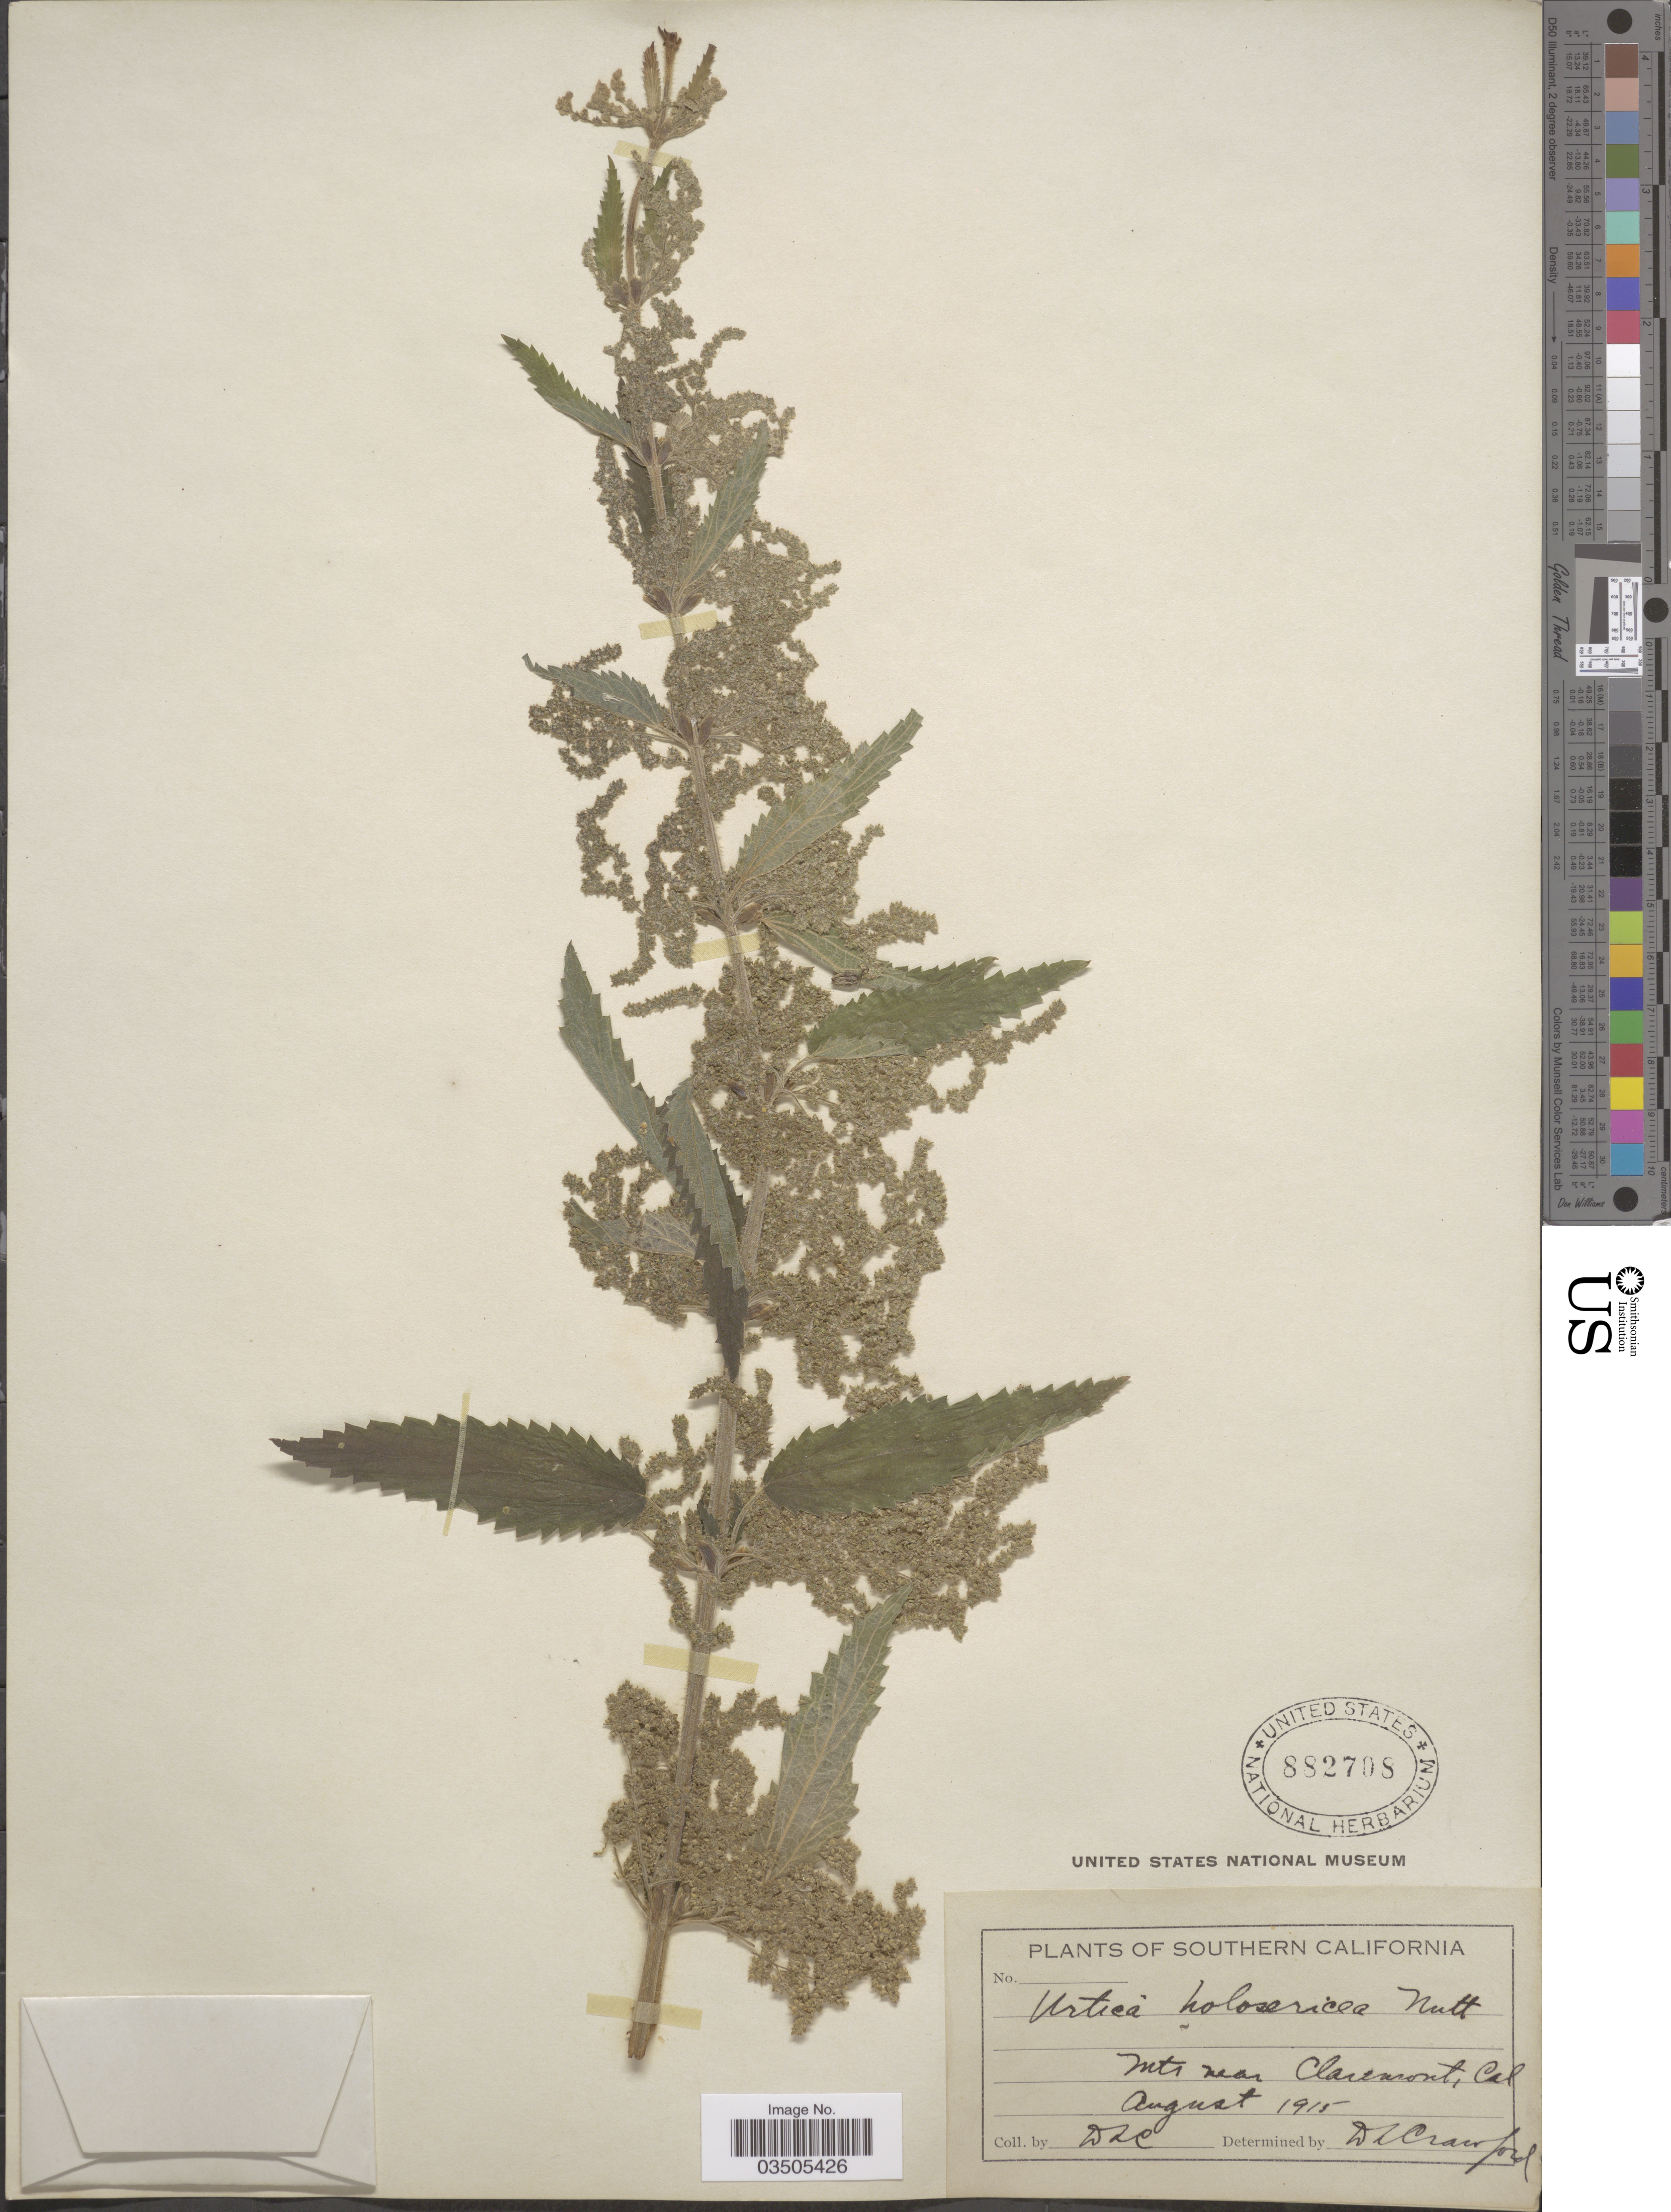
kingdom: Plantae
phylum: Tracheophyta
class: Magnoliopsida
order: Rosales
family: Urticaceae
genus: Urtica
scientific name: Urtica dioica subsp. holosericea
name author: (Nutt.) Thorne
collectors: D. L. C.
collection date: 1915-08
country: United States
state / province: California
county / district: Los Angeles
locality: Southern California. Mts near Claremont, Cal.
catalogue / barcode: US 882708